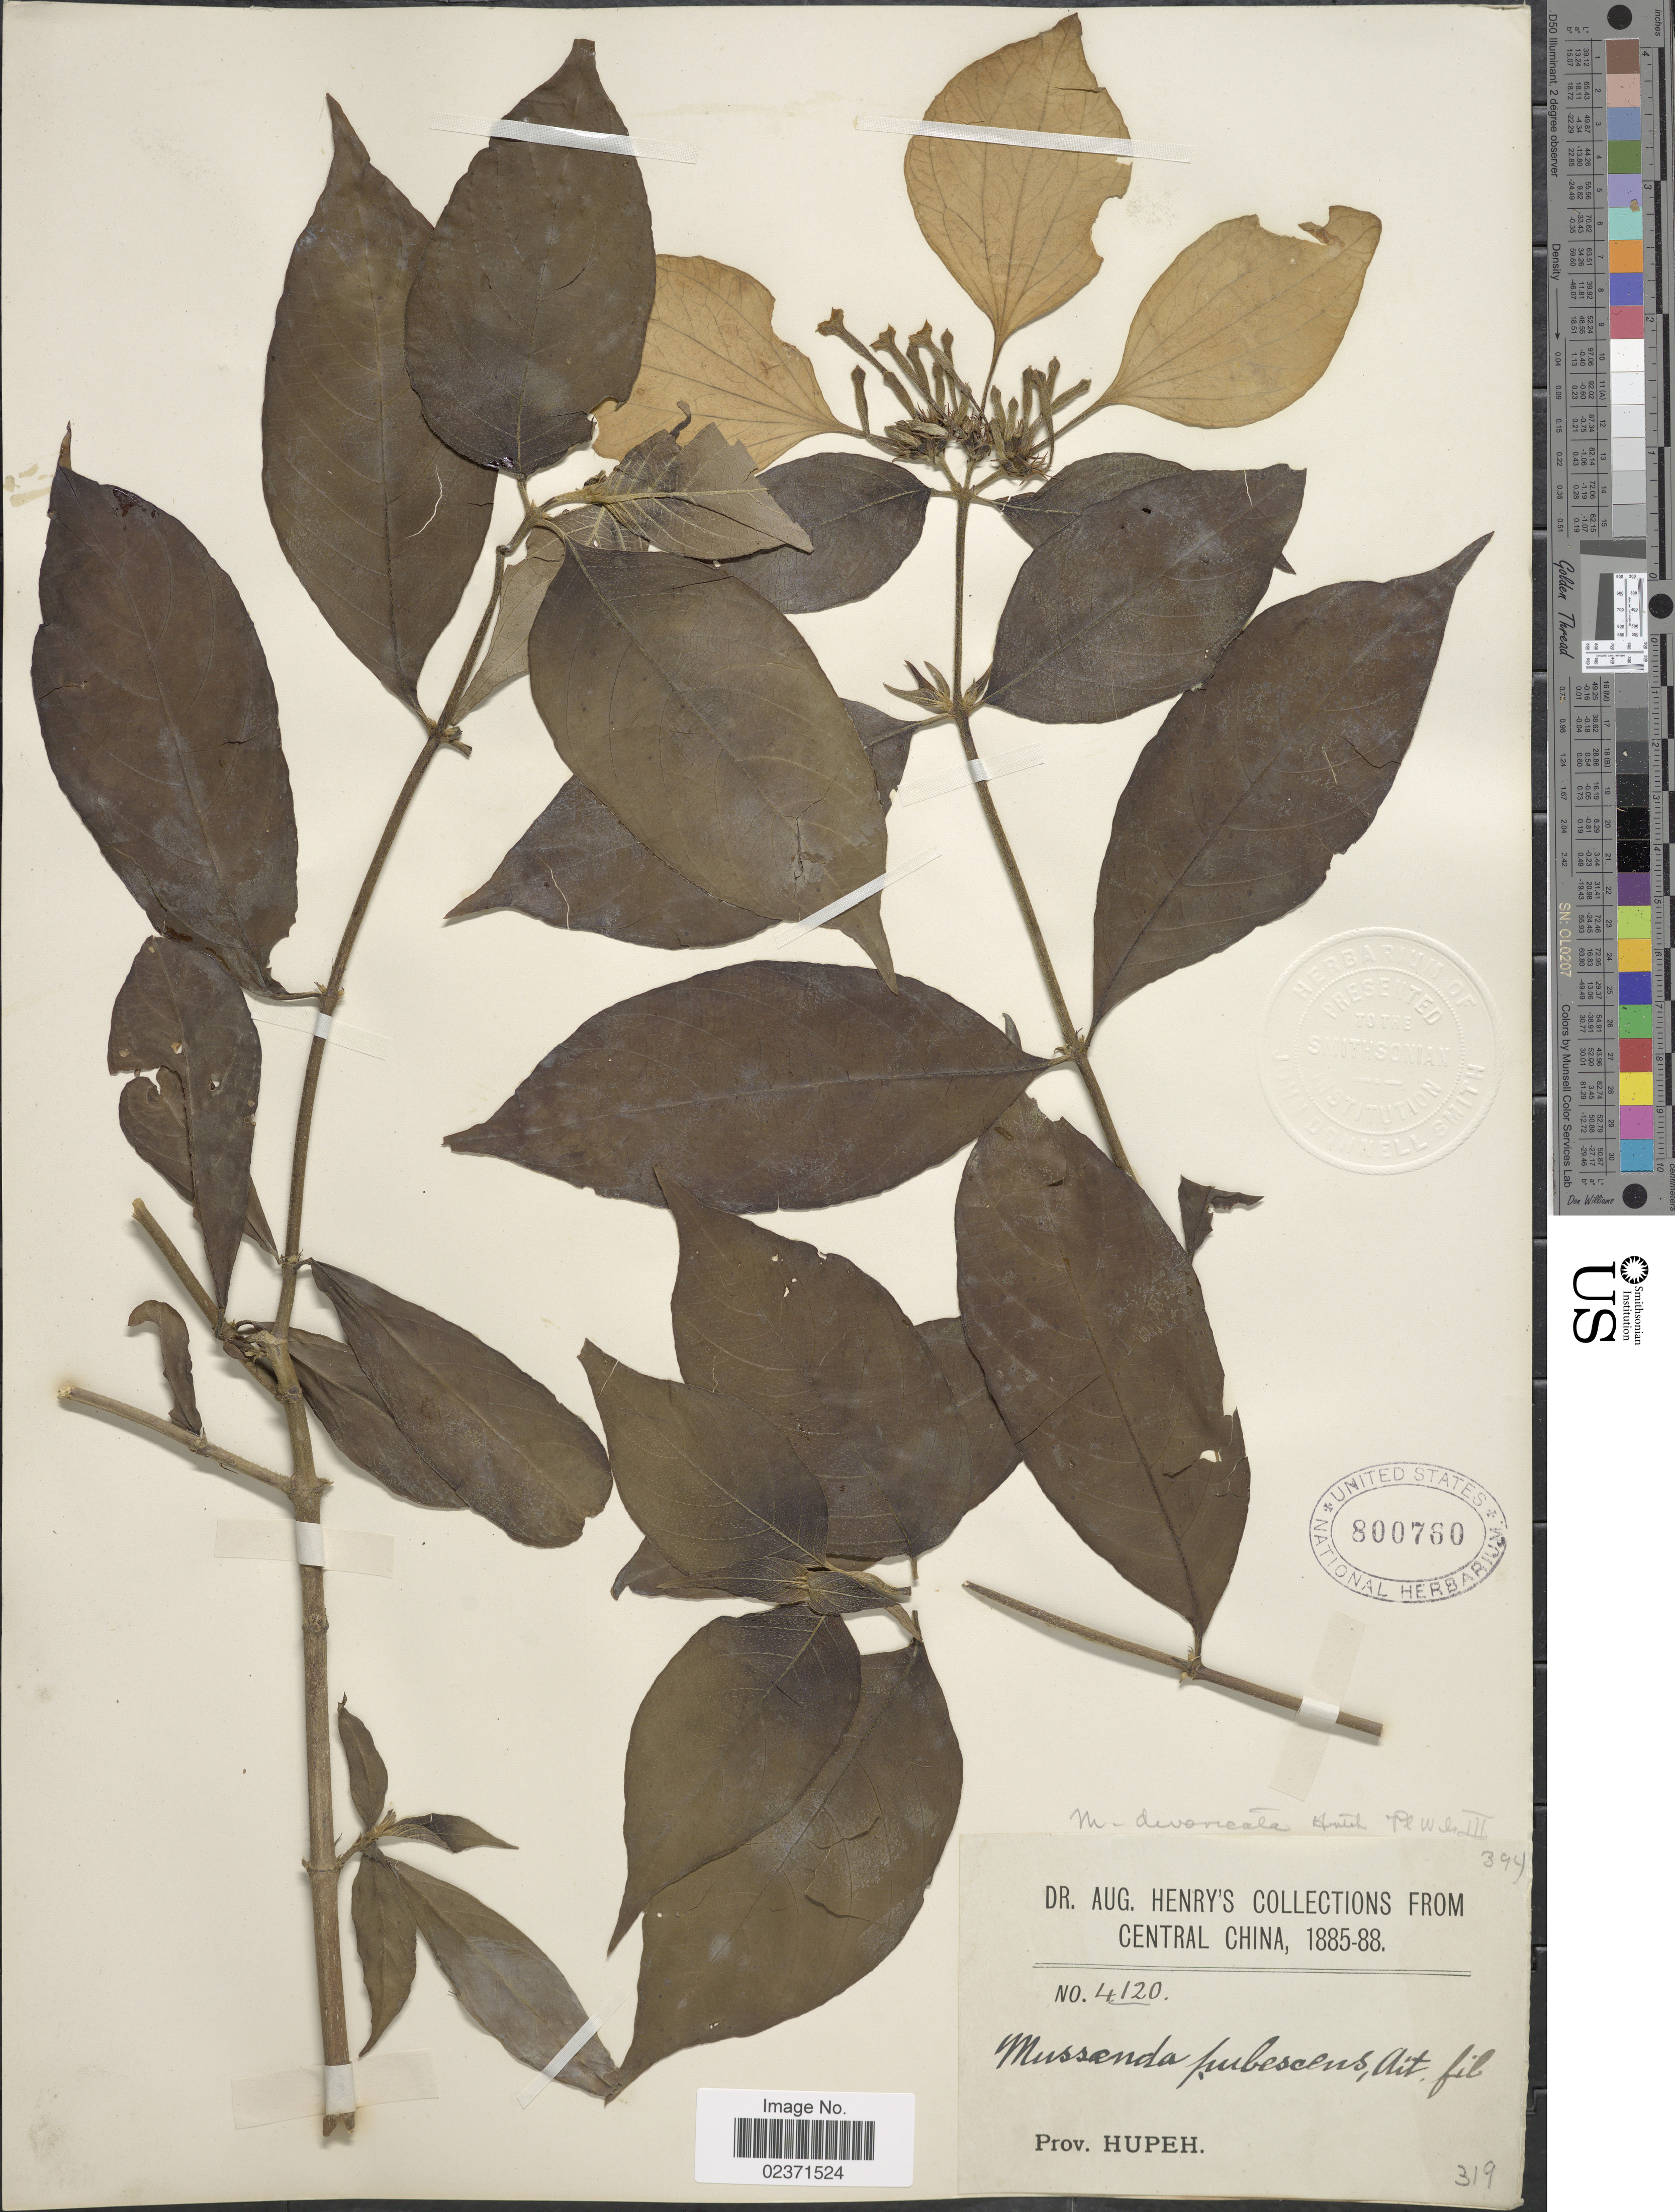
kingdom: Plantae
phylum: Tracheophyta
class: Magnoliopsida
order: Gentianales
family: Rubiaceae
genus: Mussaenda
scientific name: Mussaenda pubescens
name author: W.T. Aiton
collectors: A. Henry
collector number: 4120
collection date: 1885/1888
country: China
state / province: Hubei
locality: Central China. Prov. Hupeh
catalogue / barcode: US 800760